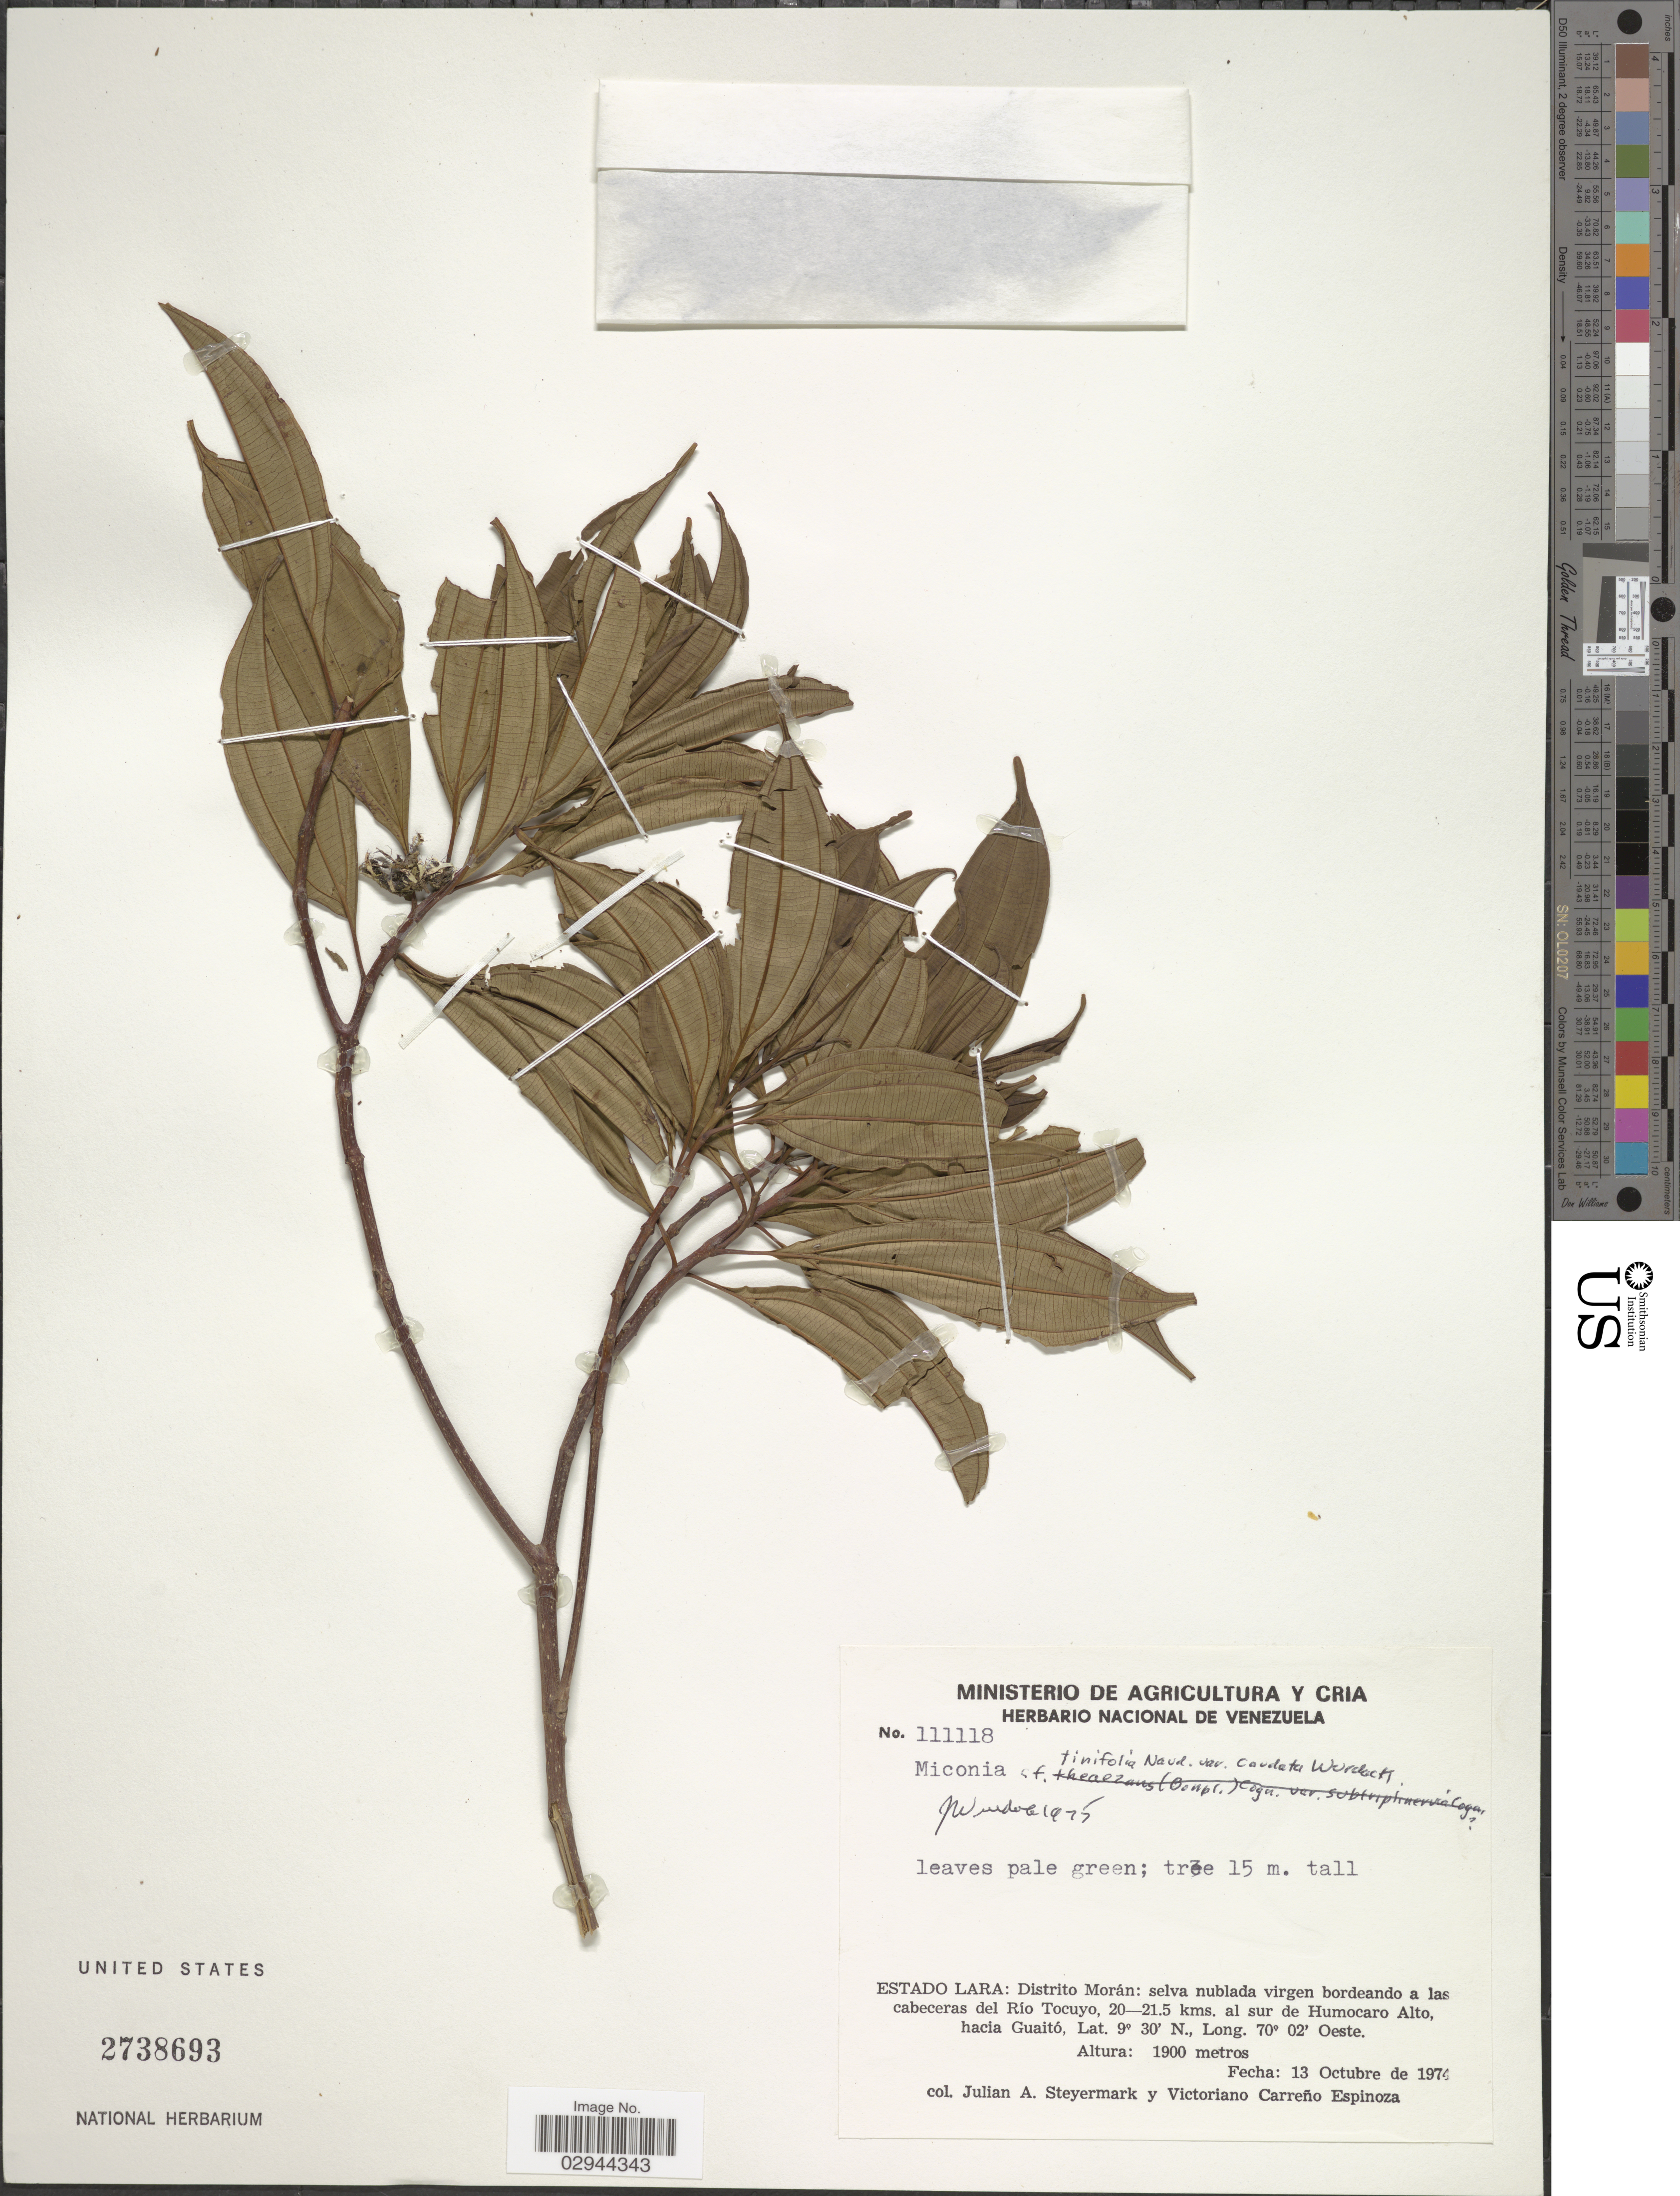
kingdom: Plantae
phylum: Tracheophyta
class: Magnoliopsida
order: Myrtales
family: Melastomataceae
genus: Miconia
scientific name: Miconia tinifolia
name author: Naudin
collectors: J. Steyermark & V. Carreño E.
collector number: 111118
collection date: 1974-10-13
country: Venezuela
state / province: Lara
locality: Distrito Morán: selva nublada virgen bordeando a las cabeceras del Río Tocuyo, 20-21.5 kms. al sur de Humocaro Alto, hacia Guaitó.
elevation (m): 1900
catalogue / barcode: US 2738693